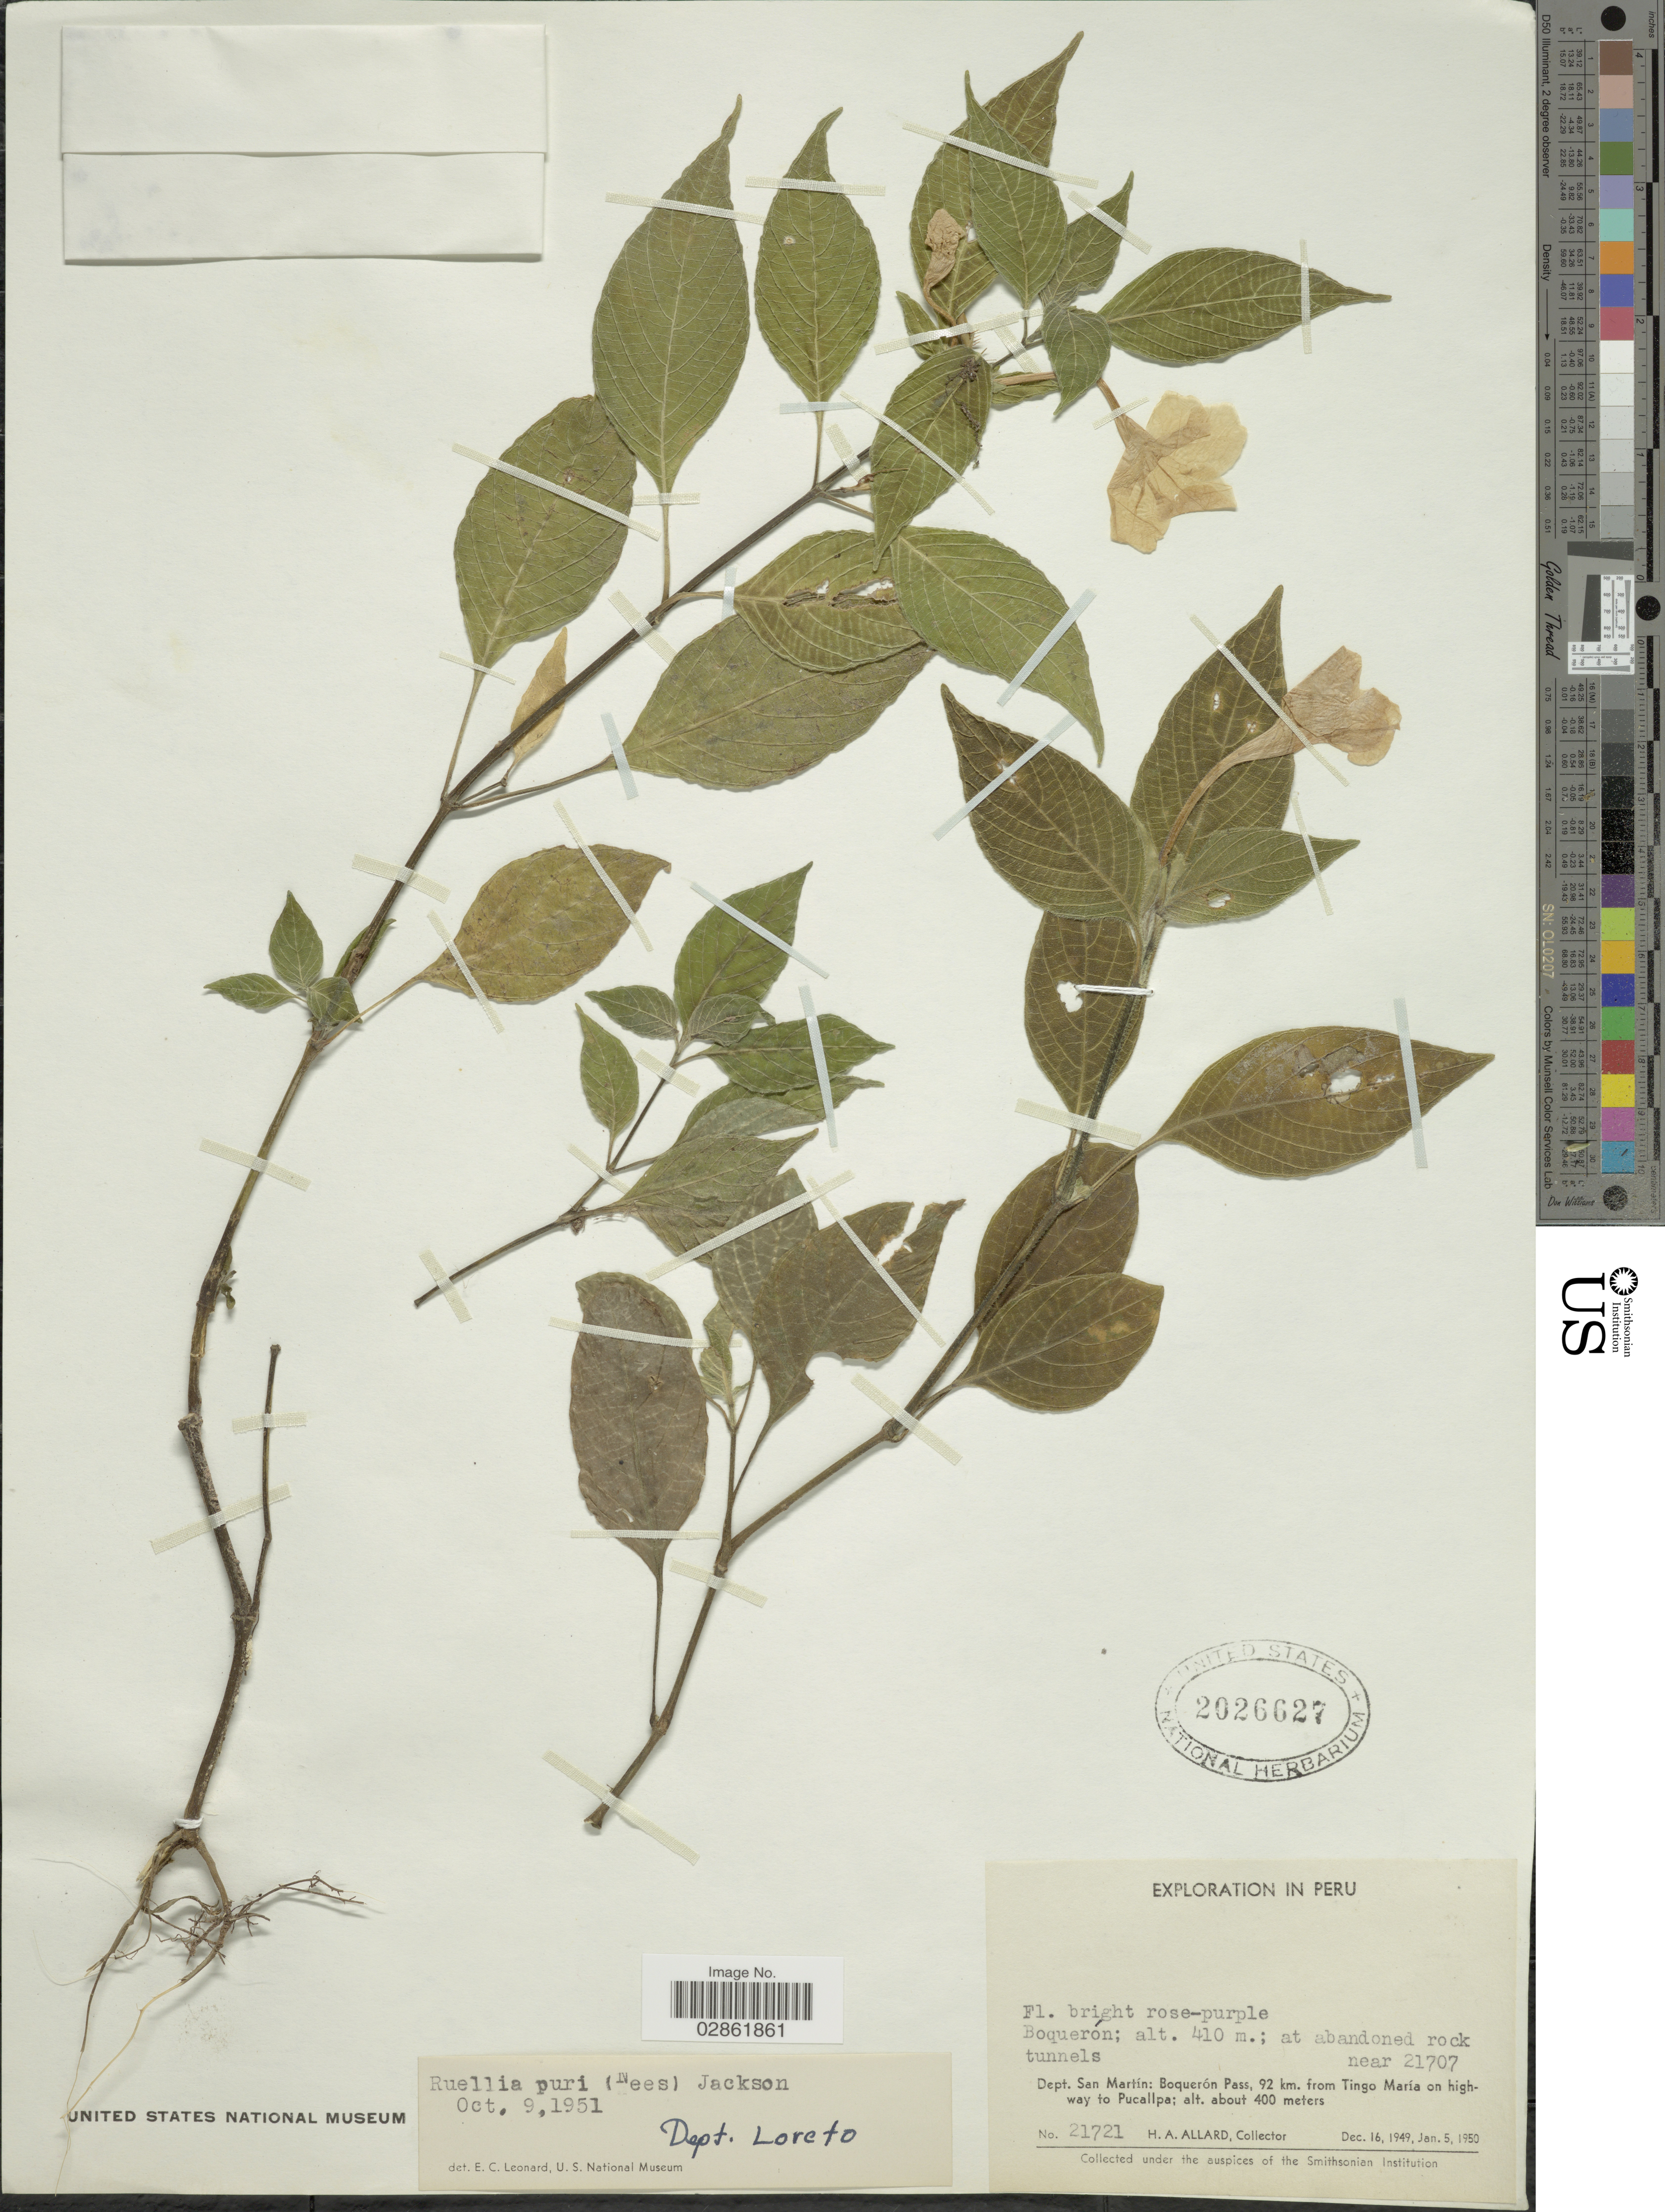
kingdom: Plantae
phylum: Tracheophyta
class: Magnoliopsida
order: Lamiales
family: Acanthaceae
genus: Ruellia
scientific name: Ruellia puri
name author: Mart. ex Nees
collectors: H. A. Allard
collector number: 21721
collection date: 1949-12-16/1950-01-05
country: Peru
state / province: San Martín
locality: Dept. San Martin: Boquerón Pass, 92 km. from Tingo María on highway to Pucallpa.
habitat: at abandoned rock tunnels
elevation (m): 400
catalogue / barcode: US 2026627